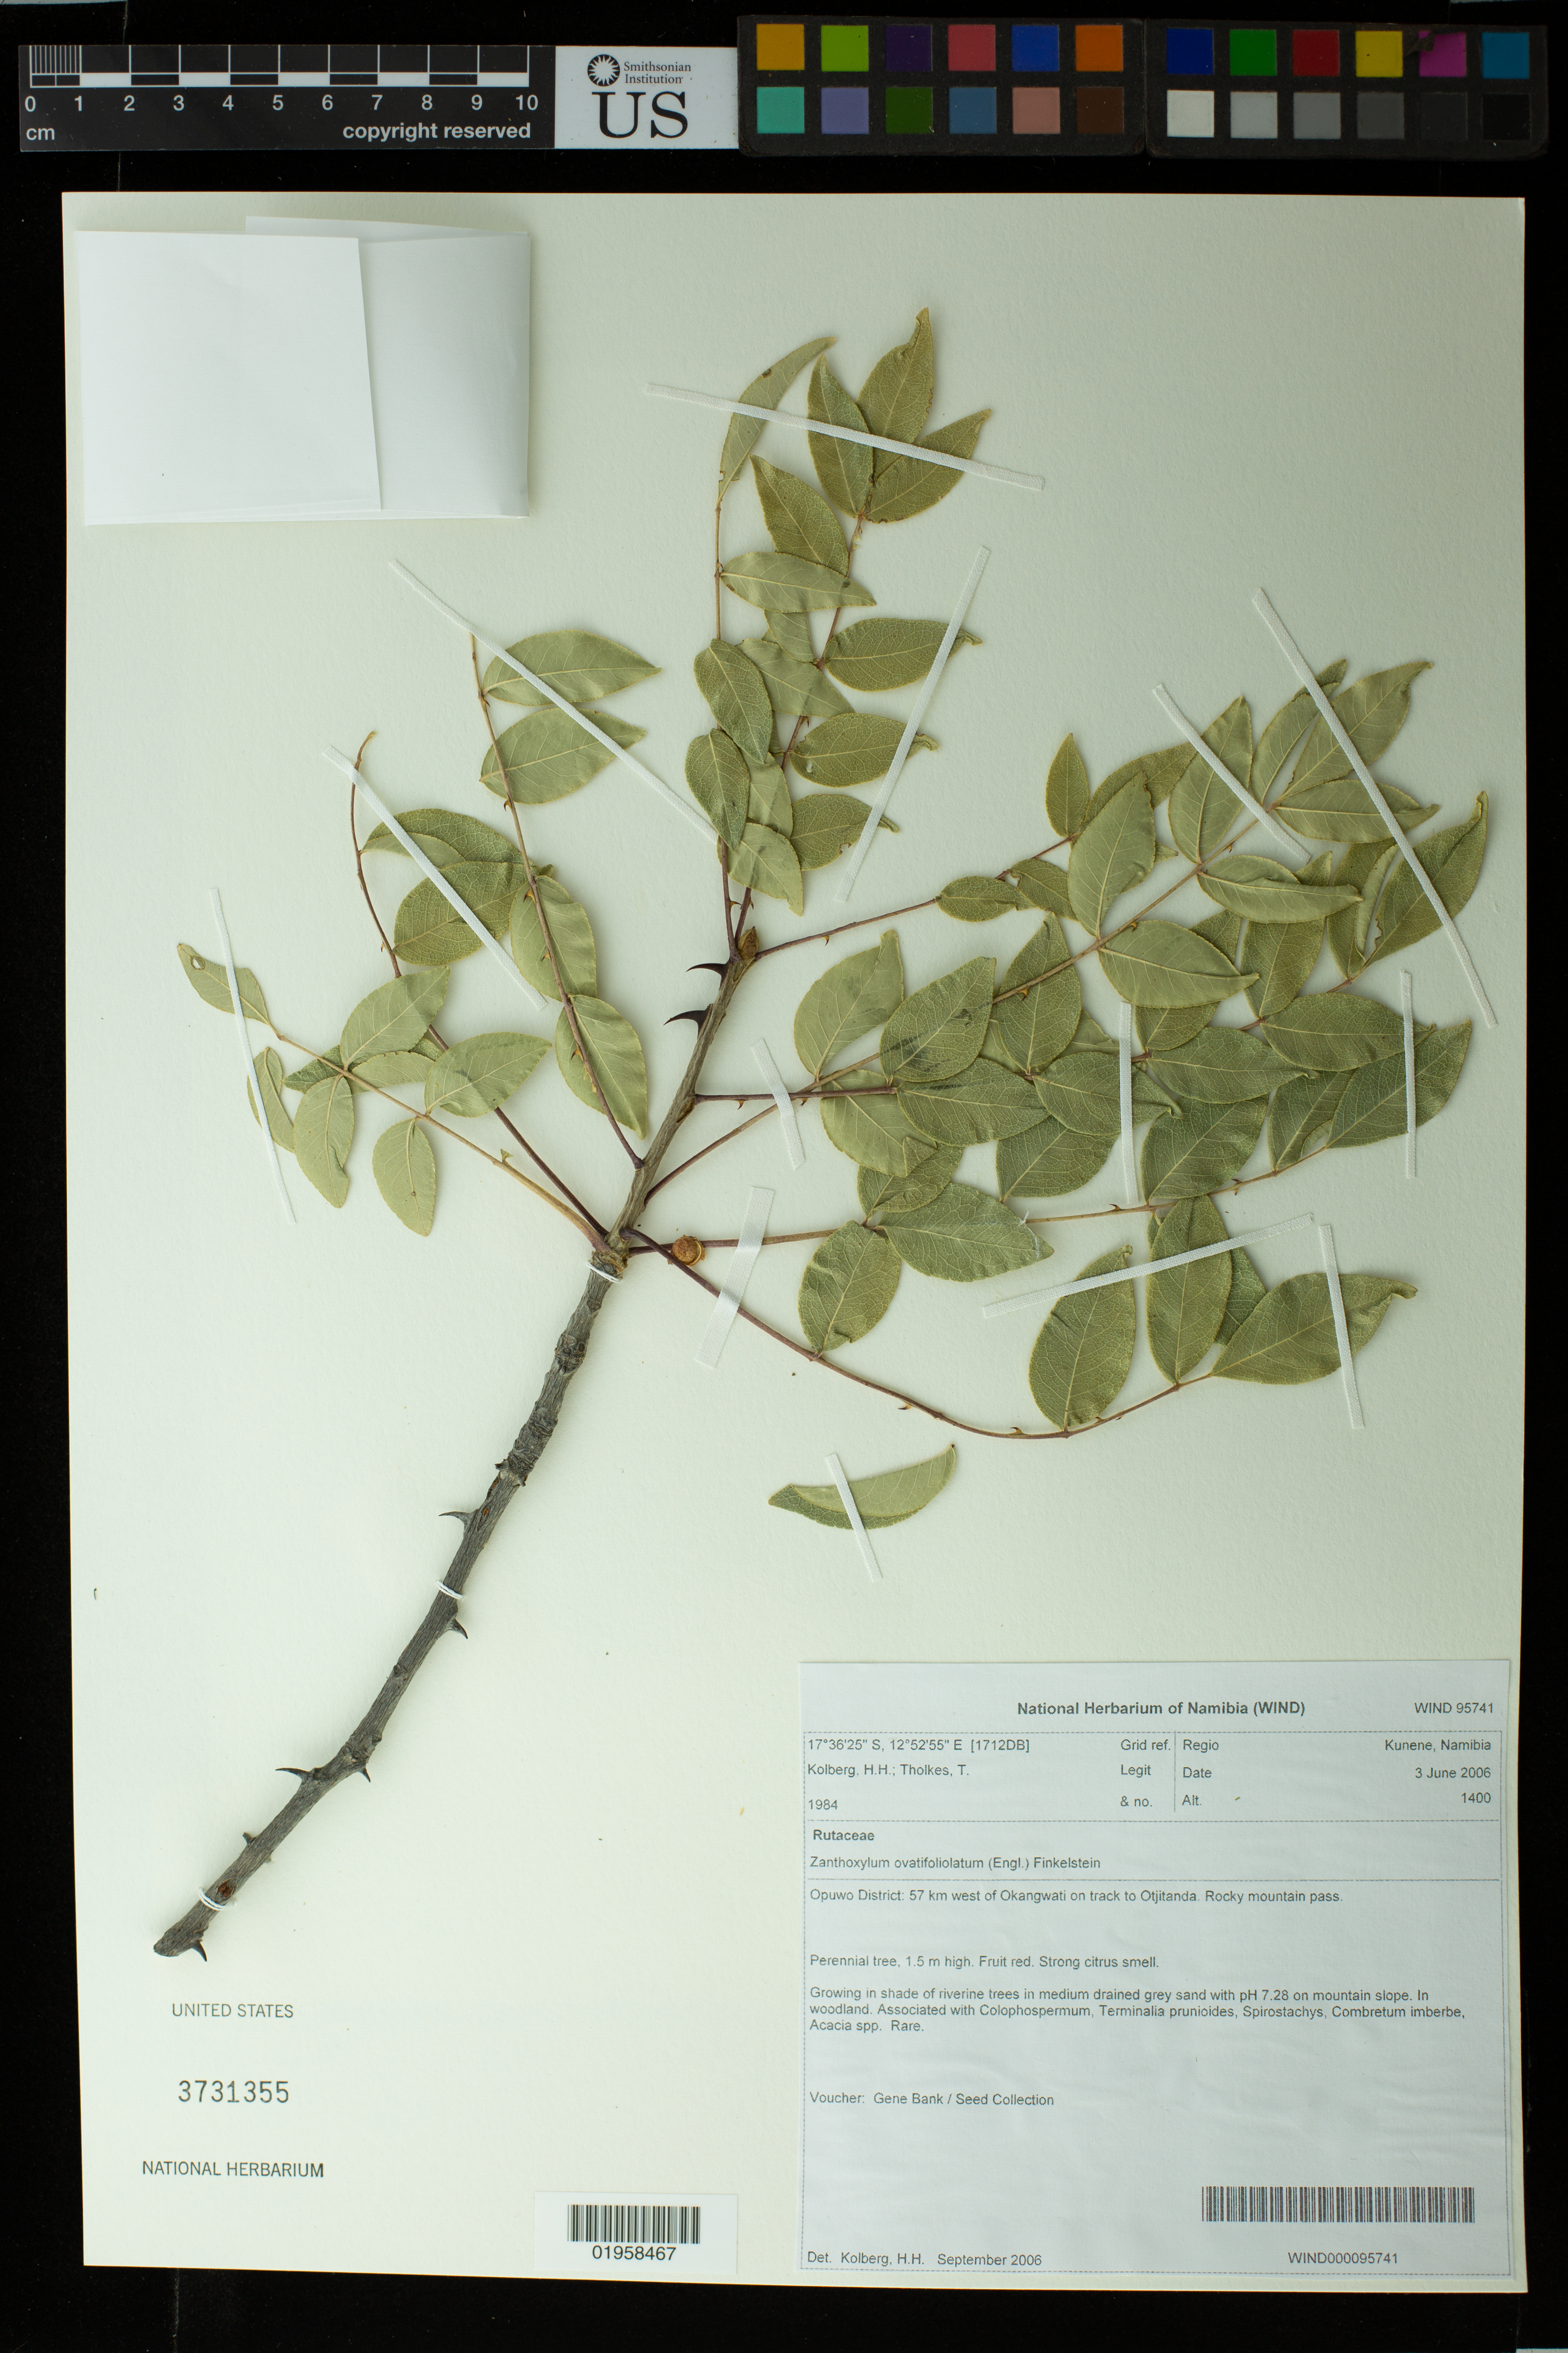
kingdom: Plantae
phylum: Tracheophyta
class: Magnoliopsida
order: Sapindales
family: Rutaceae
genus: Zanthoxylum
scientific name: Zanthoxylum ovatifoliolatum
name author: (Engl.) Finkelstein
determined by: Kolberg, H. H.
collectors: H. H. Kolberg & T. Tholkes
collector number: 1984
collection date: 2006-06-03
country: Namibia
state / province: Kunene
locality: Opuwo District. 57 km W of Okangwati on track to Otjitanda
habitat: Rocky mountain pass. Growing in shade of riverine trees in medium drained grey sand with pH 7.28 on mountain slope. In woodland. Associated with Colophospermum, Terminalia prunioides, Spirostachys, Combretum imberbe, Acacia spp. Rare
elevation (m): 1400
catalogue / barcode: US 3731355